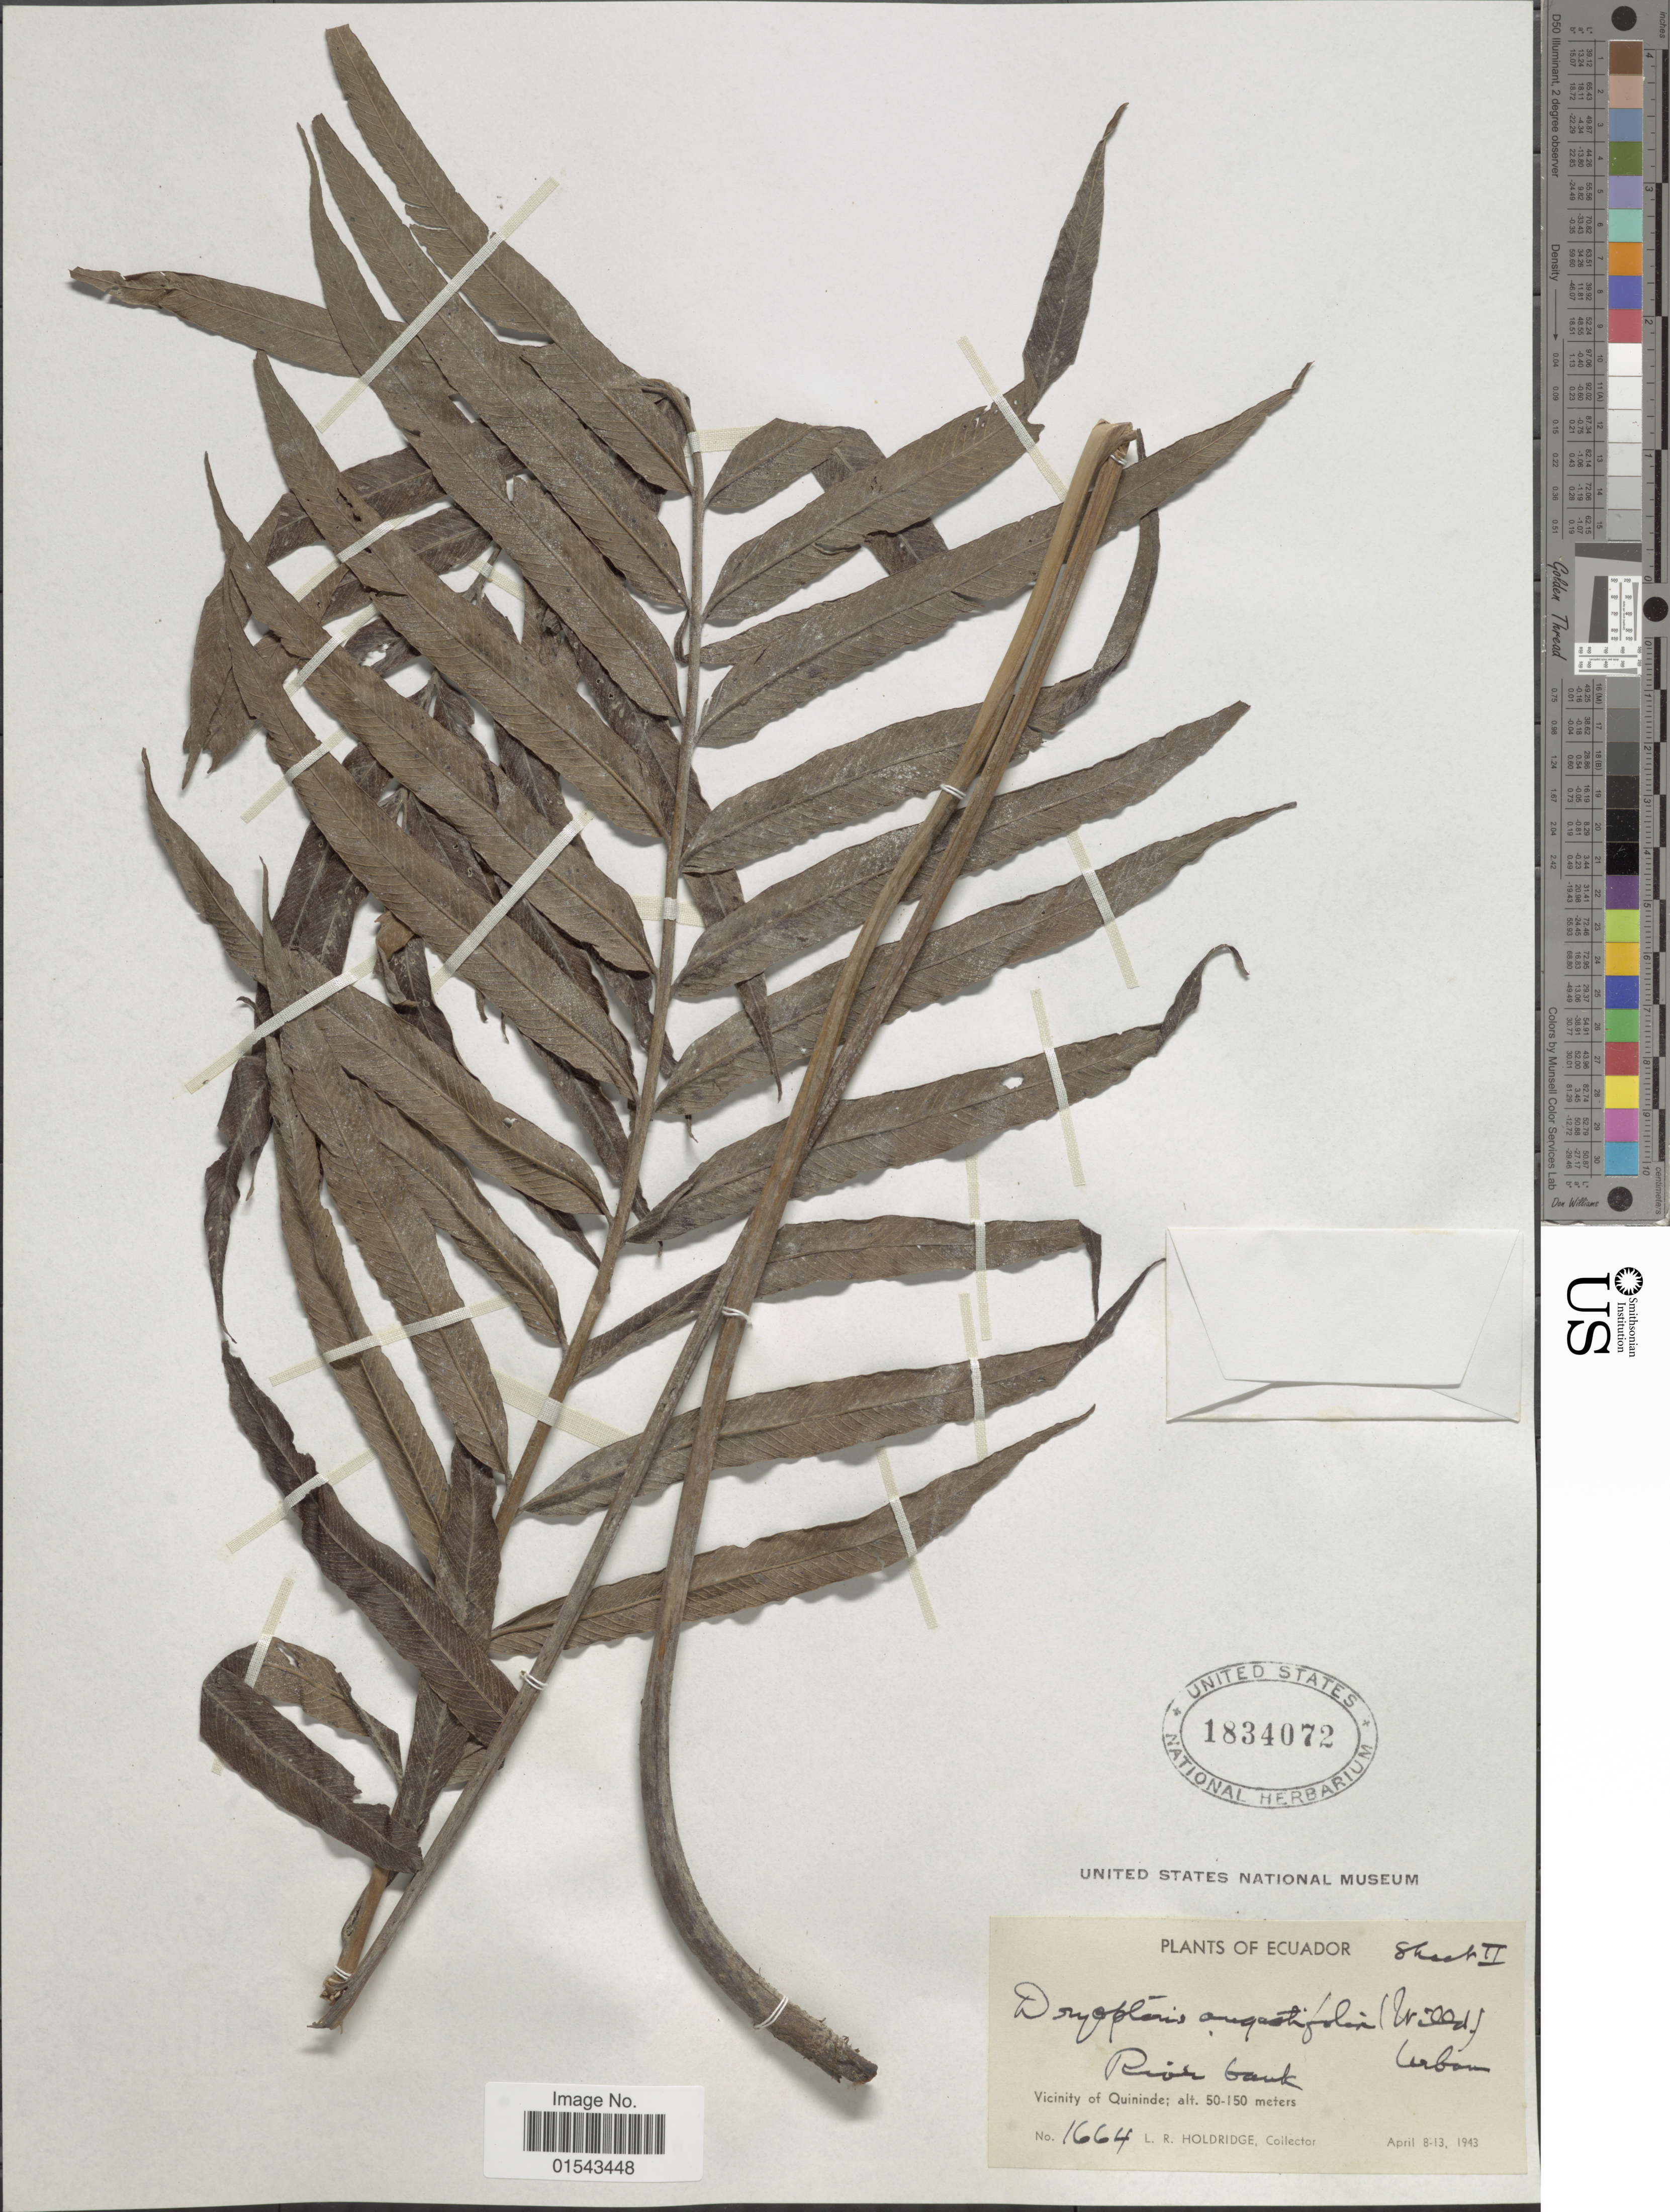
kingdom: Plantae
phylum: Tracheophyta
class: Polypodiopsida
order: Polypodiales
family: Thelypteridaceae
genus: Meniscium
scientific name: Meniscium angustifolium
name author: Willd.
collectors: L. Holdridge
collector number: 1664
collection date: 1943-04-08/1943-04-13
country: Ecuador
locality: River bank. Vicinity of Quininde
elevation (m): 50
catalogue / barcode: US 1834072